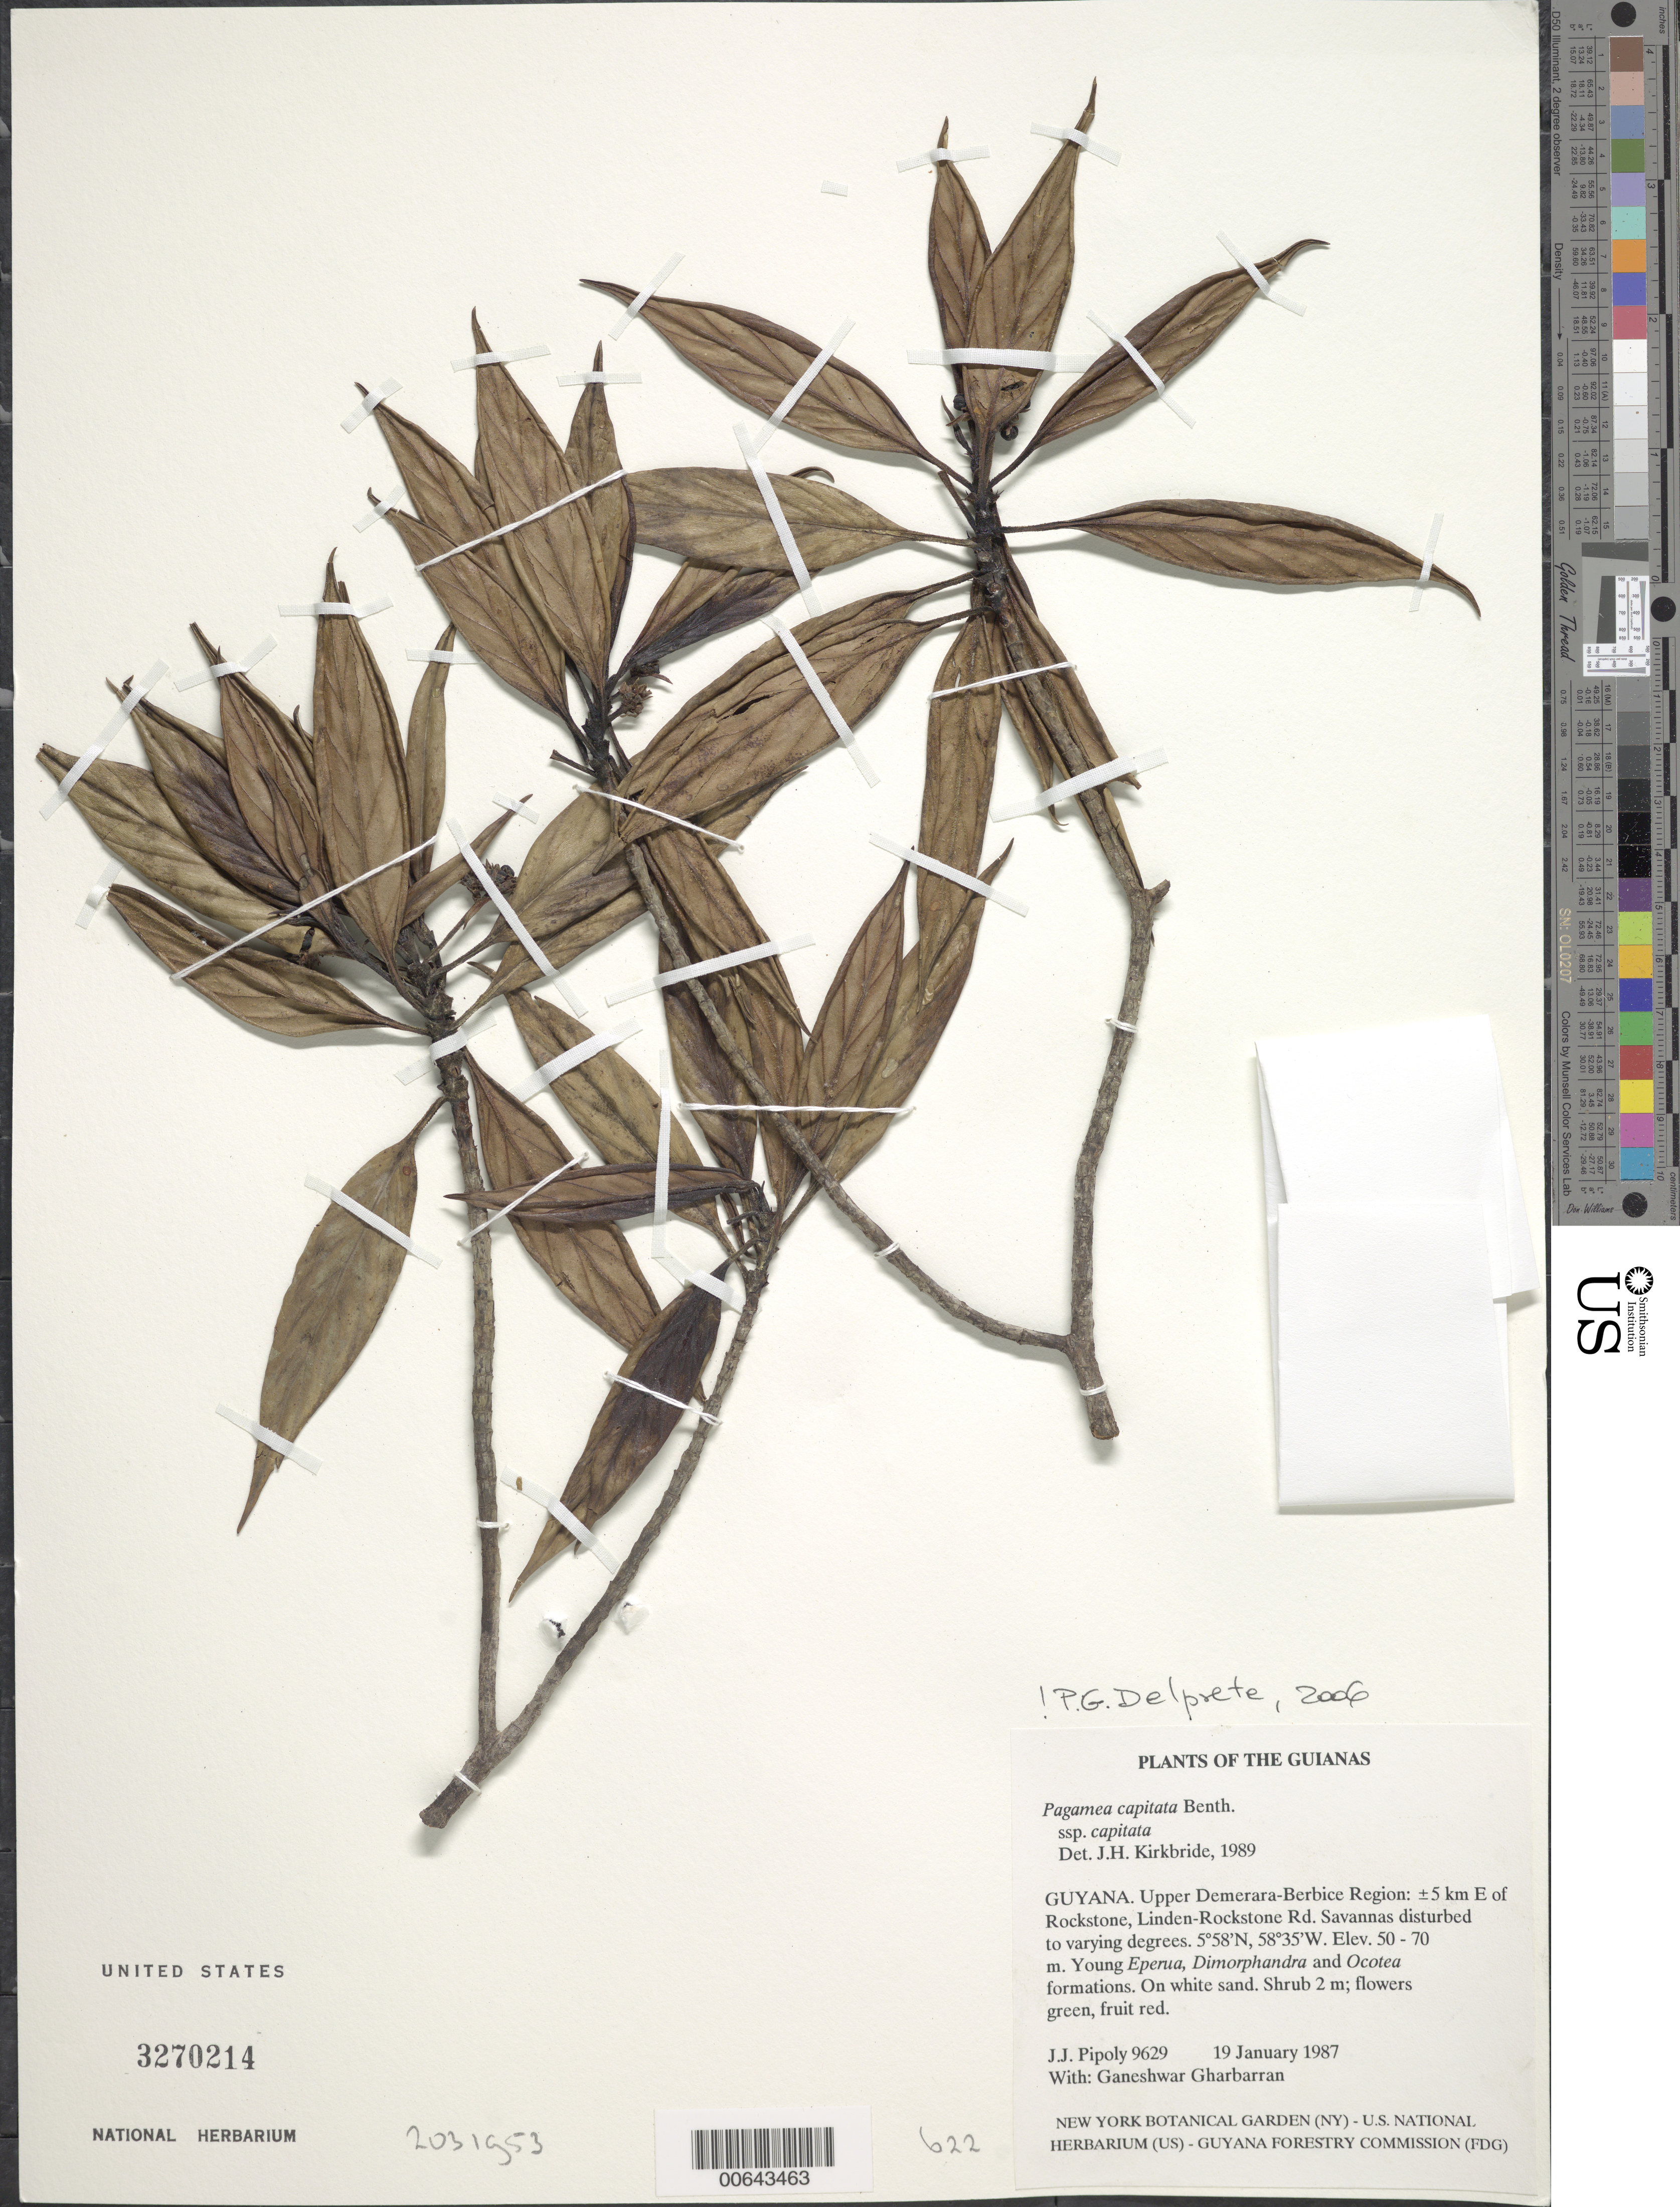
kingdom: Plantae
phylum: Tracheophyta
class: Magnoliopsida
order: Gentianales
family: Rubiaceae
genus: Pagamea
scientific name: Pagamea capitata subsp. capitata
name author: Benth.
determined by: Delprete, P. G., Herb. de Guyane Cay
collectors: J. J. Pipoly & G. Gharbarran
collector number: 9629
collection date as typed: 19 January 1987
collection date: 1987-01-19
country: Guyana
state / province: U. Demerara-Berbice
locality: ±5 km E of Rockstone, Linden-Rockstone Rd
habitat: Savannas disturbed to varying degrees. Young Eperua, Dimorphandra and Ocotea formations. On white sand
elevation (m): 50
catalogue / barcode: US 3270214